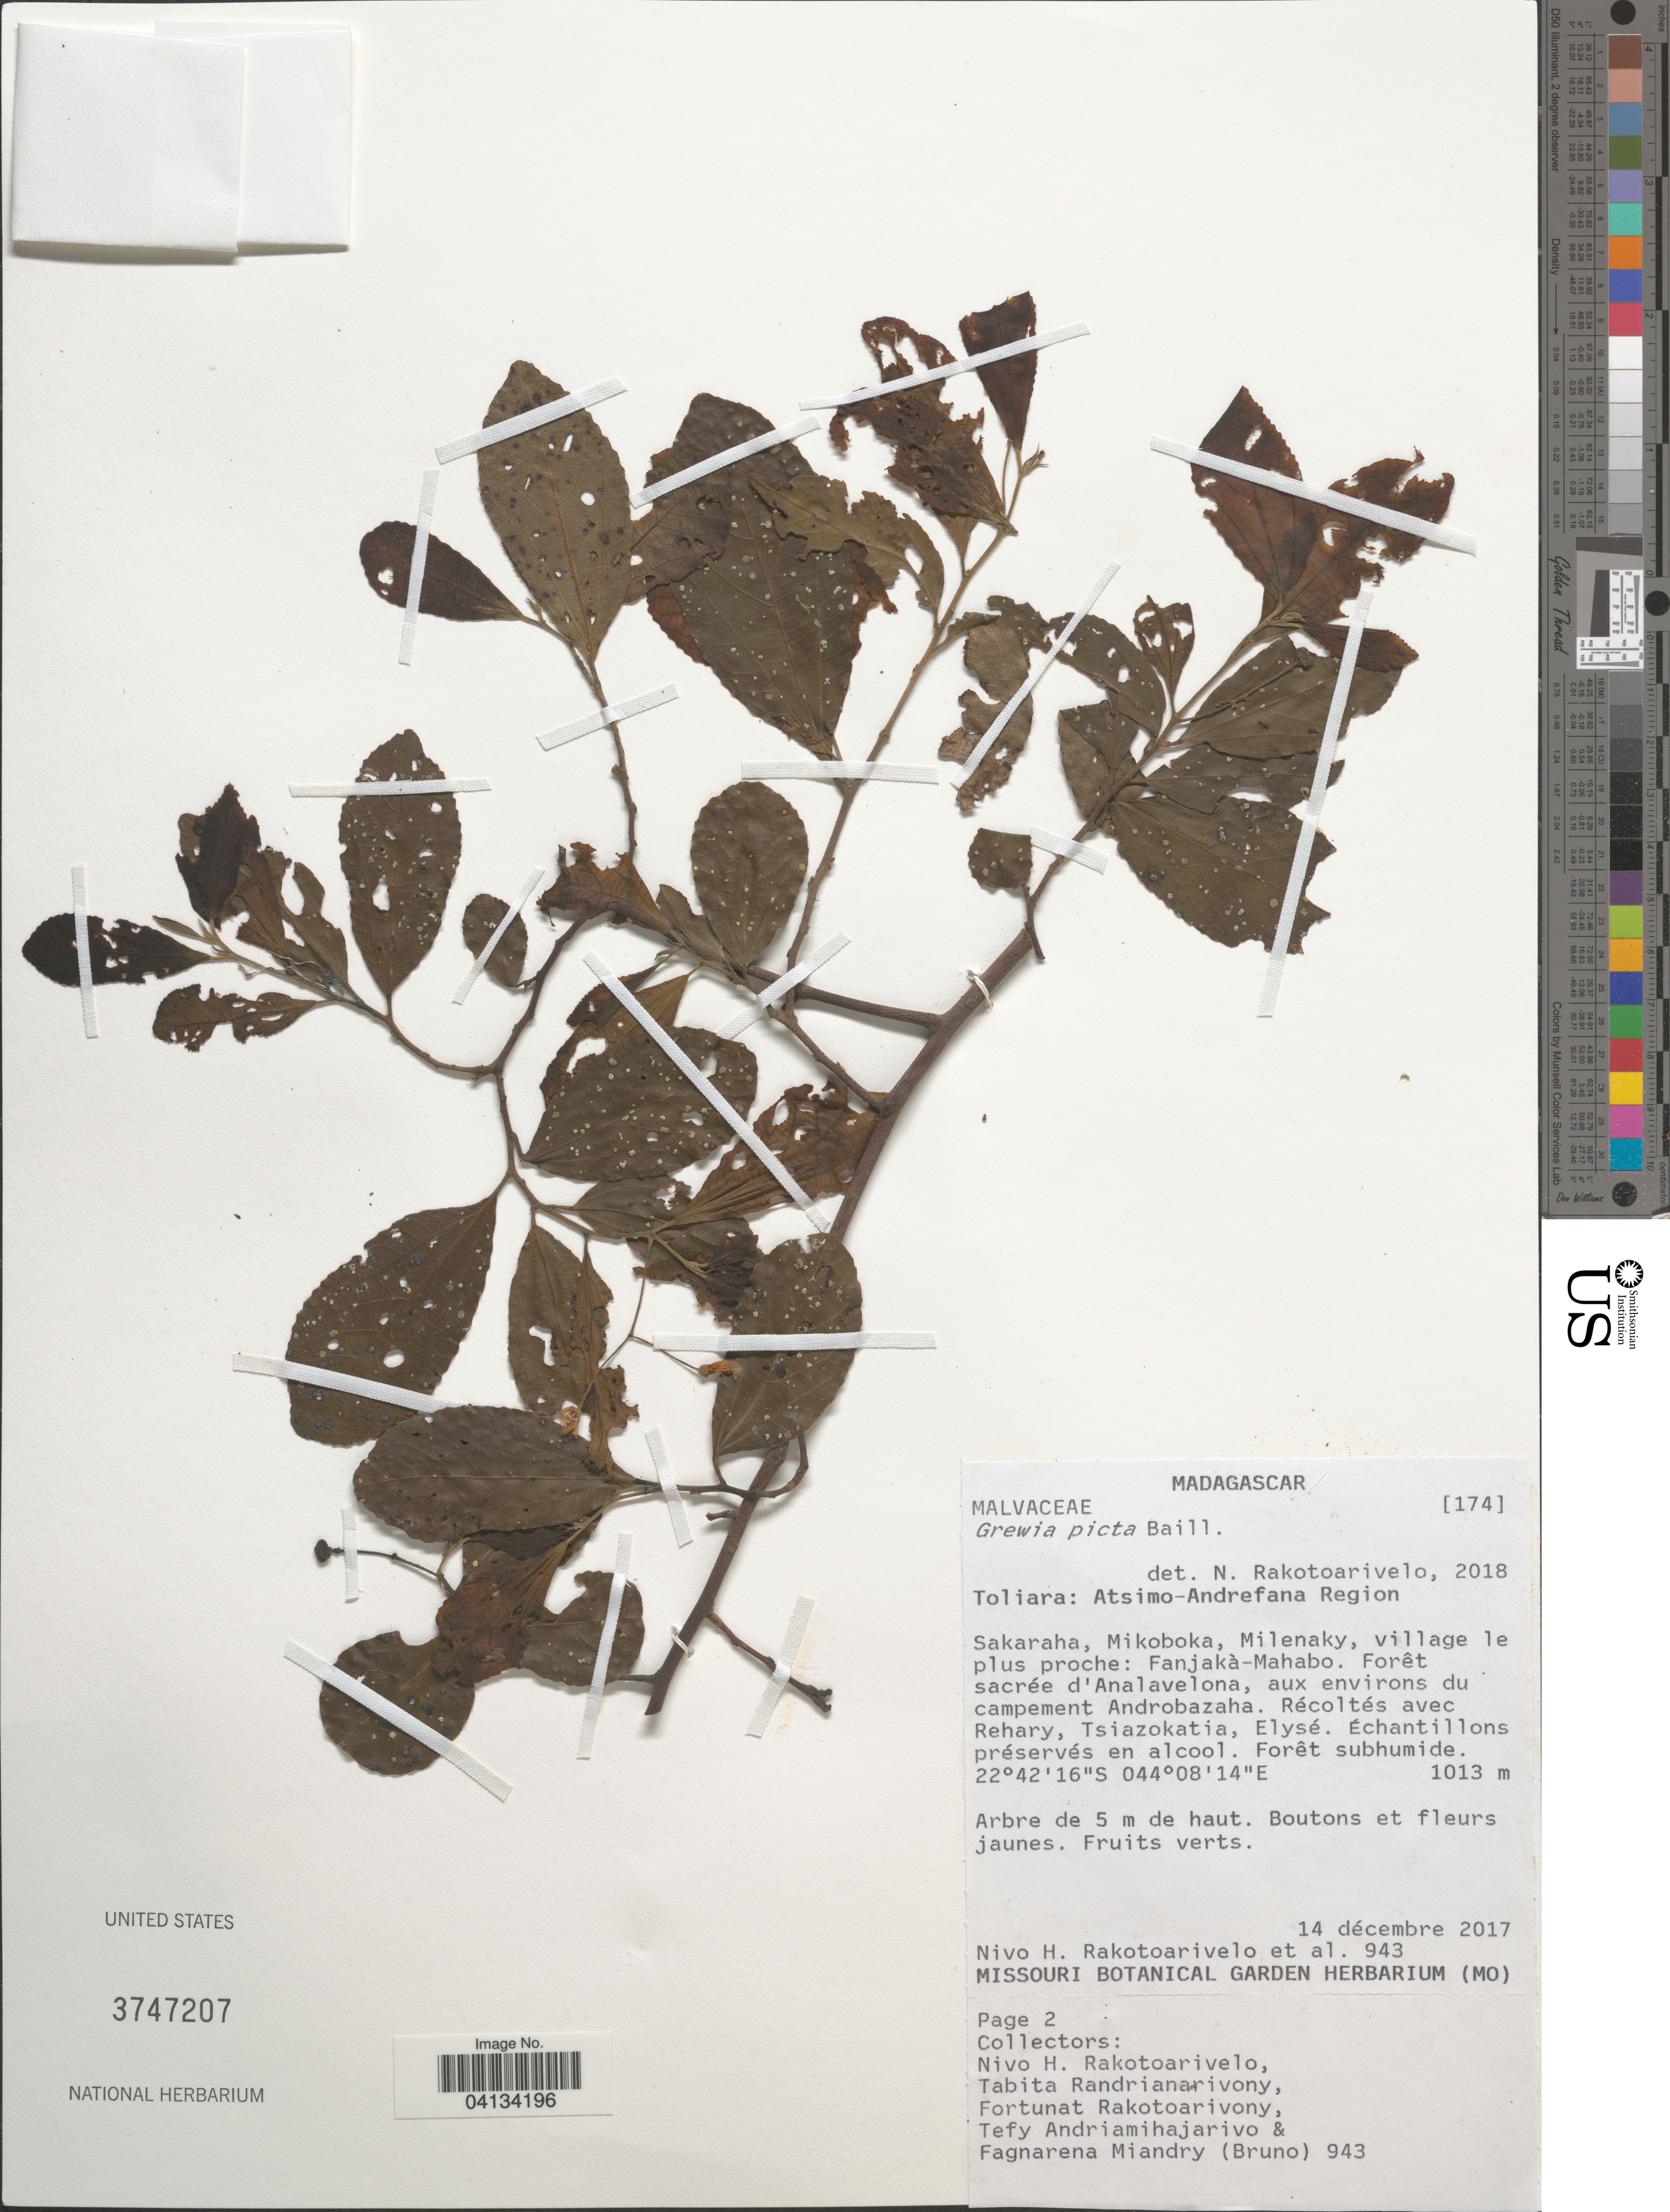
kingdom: Plantae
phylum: Tracheophyta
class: Magnoliopsida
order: Malvales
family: Malvaceae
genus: Grewia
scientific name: Grewia picta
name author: Baill.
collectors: N. Rakotoarivelo, T. Randrianarivony, F. Rakotoarivony, T. H. Andriamihajarivo & et al.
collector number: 943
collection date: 2017-12-14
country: Madagascar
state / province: Atsimo-Andrefana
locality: Atsimo-Andrefana Region. Sakaraha, Mikoboka, Milenaky, village le plus proche: Fanjakà-Mahabo. Forêt sacrée d'Analavelona, aux environs du campement Androbazaha.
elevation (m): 1013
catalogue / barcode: US 3747207